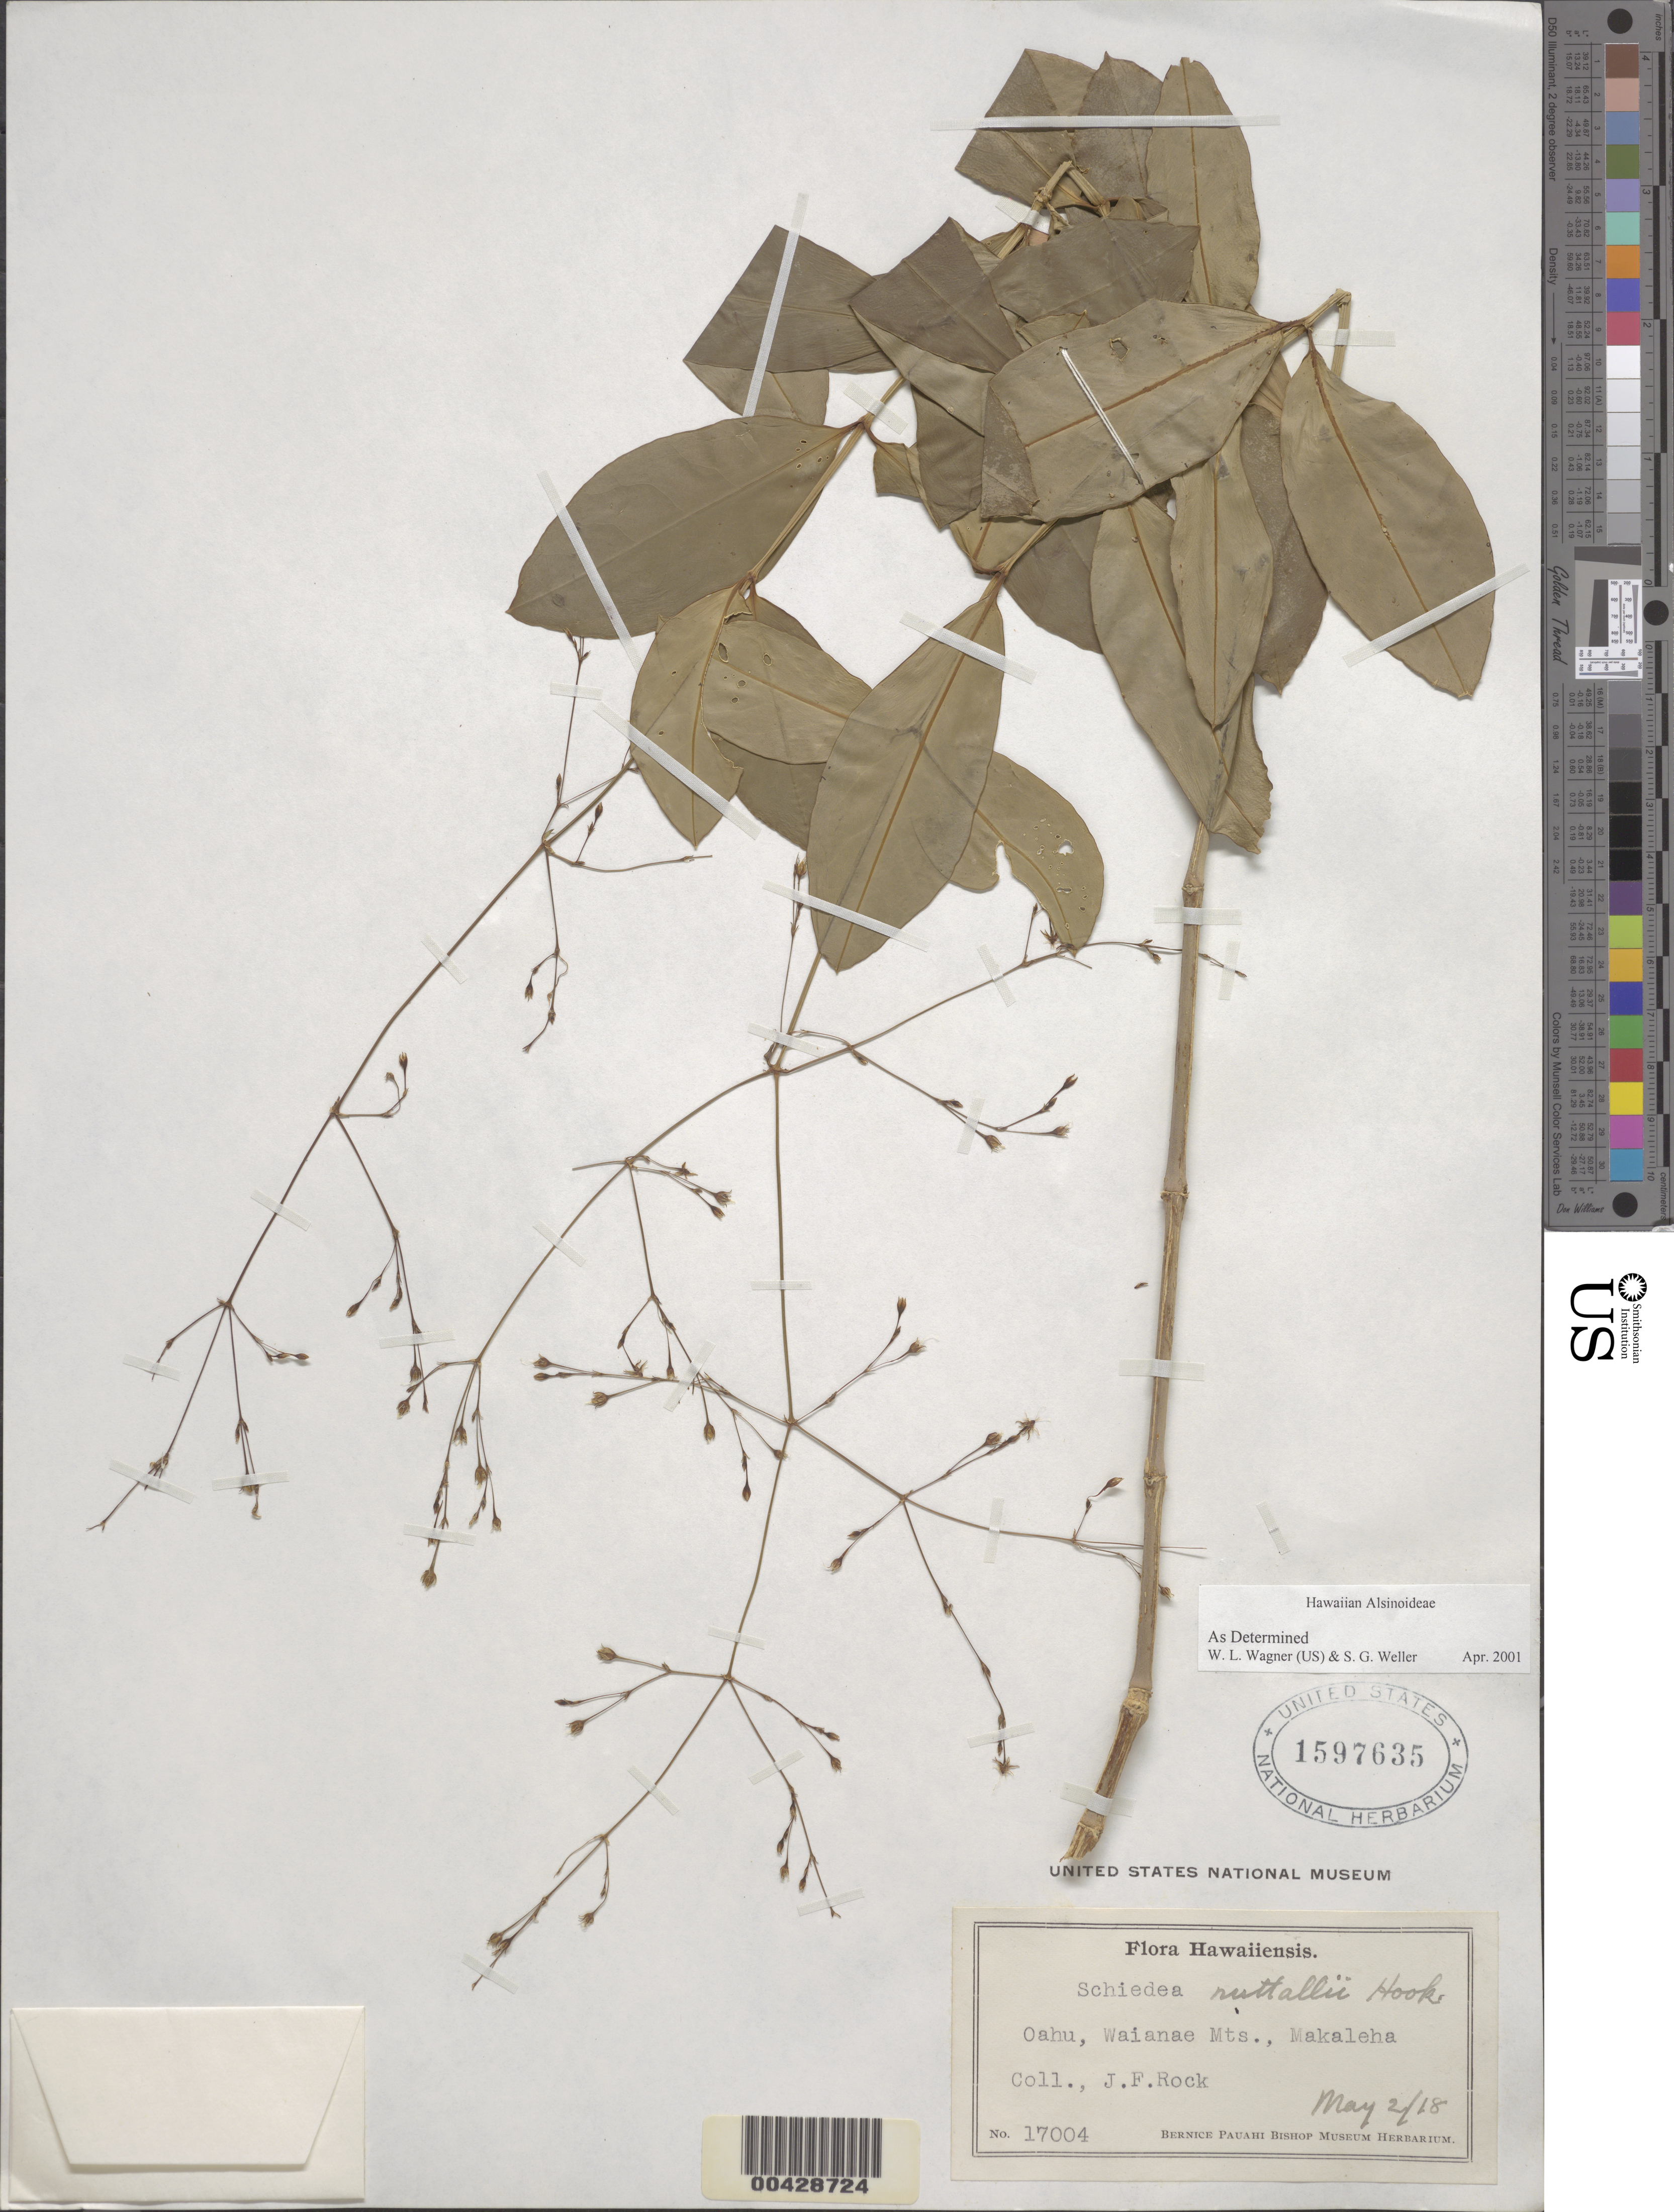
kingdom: Plantae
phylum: Tracheophyta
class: Magnoliopsida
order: Caryophyllales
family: Caryophyllaceae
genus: Schiedea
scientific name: Schiedea nuttallii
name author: Hook.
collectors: J. F. Rock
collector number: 17004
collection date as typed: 2 May 1918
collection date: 1918-05-02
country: United States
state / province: Hawaii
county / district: Honolulu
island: Oahu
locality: Waianae mountains, Makaleha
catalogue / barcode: US 1597635